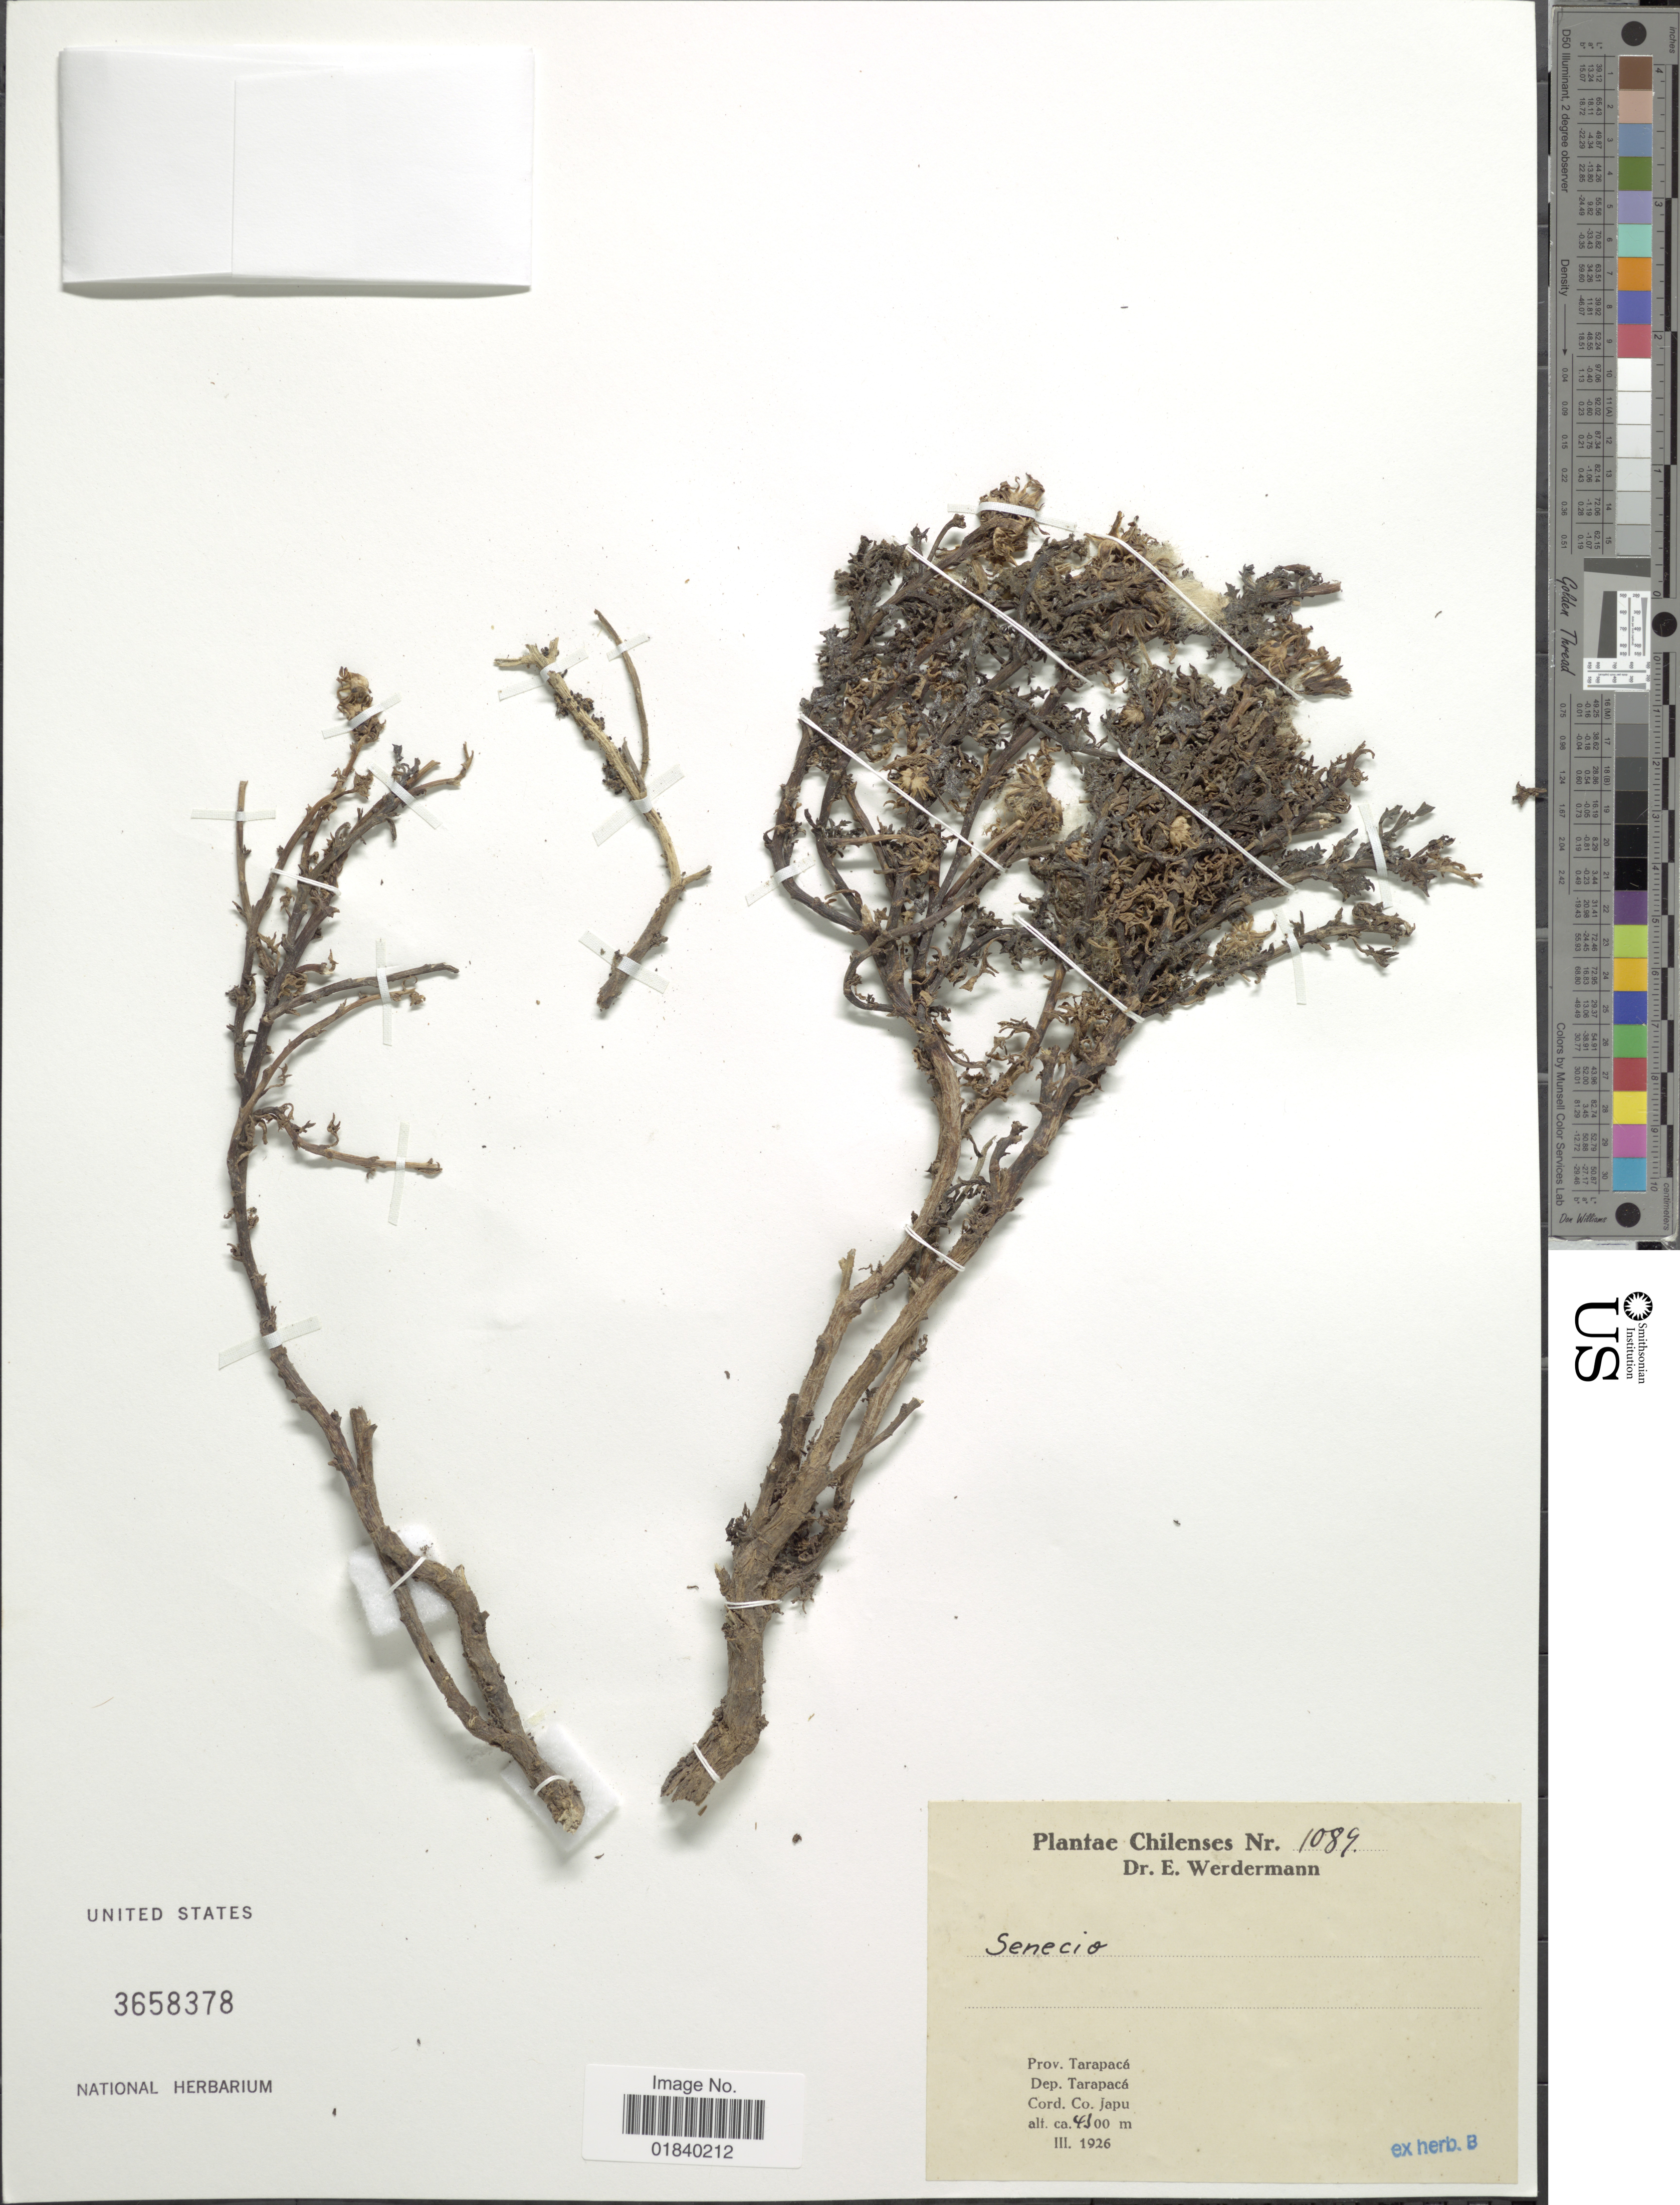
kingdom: Plantae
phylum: Tracheophyta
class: Magnoliopsida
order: Asterales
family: Asteraceae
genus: Senecio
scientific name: Senecio sp.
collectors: E. Werdermann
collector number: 1089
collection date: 1926-03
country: Chile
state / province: Tarapacá (I)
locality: Dep.Tarapacá, Cord. Co. Japu.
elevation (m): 4300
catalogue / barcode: US 3658378